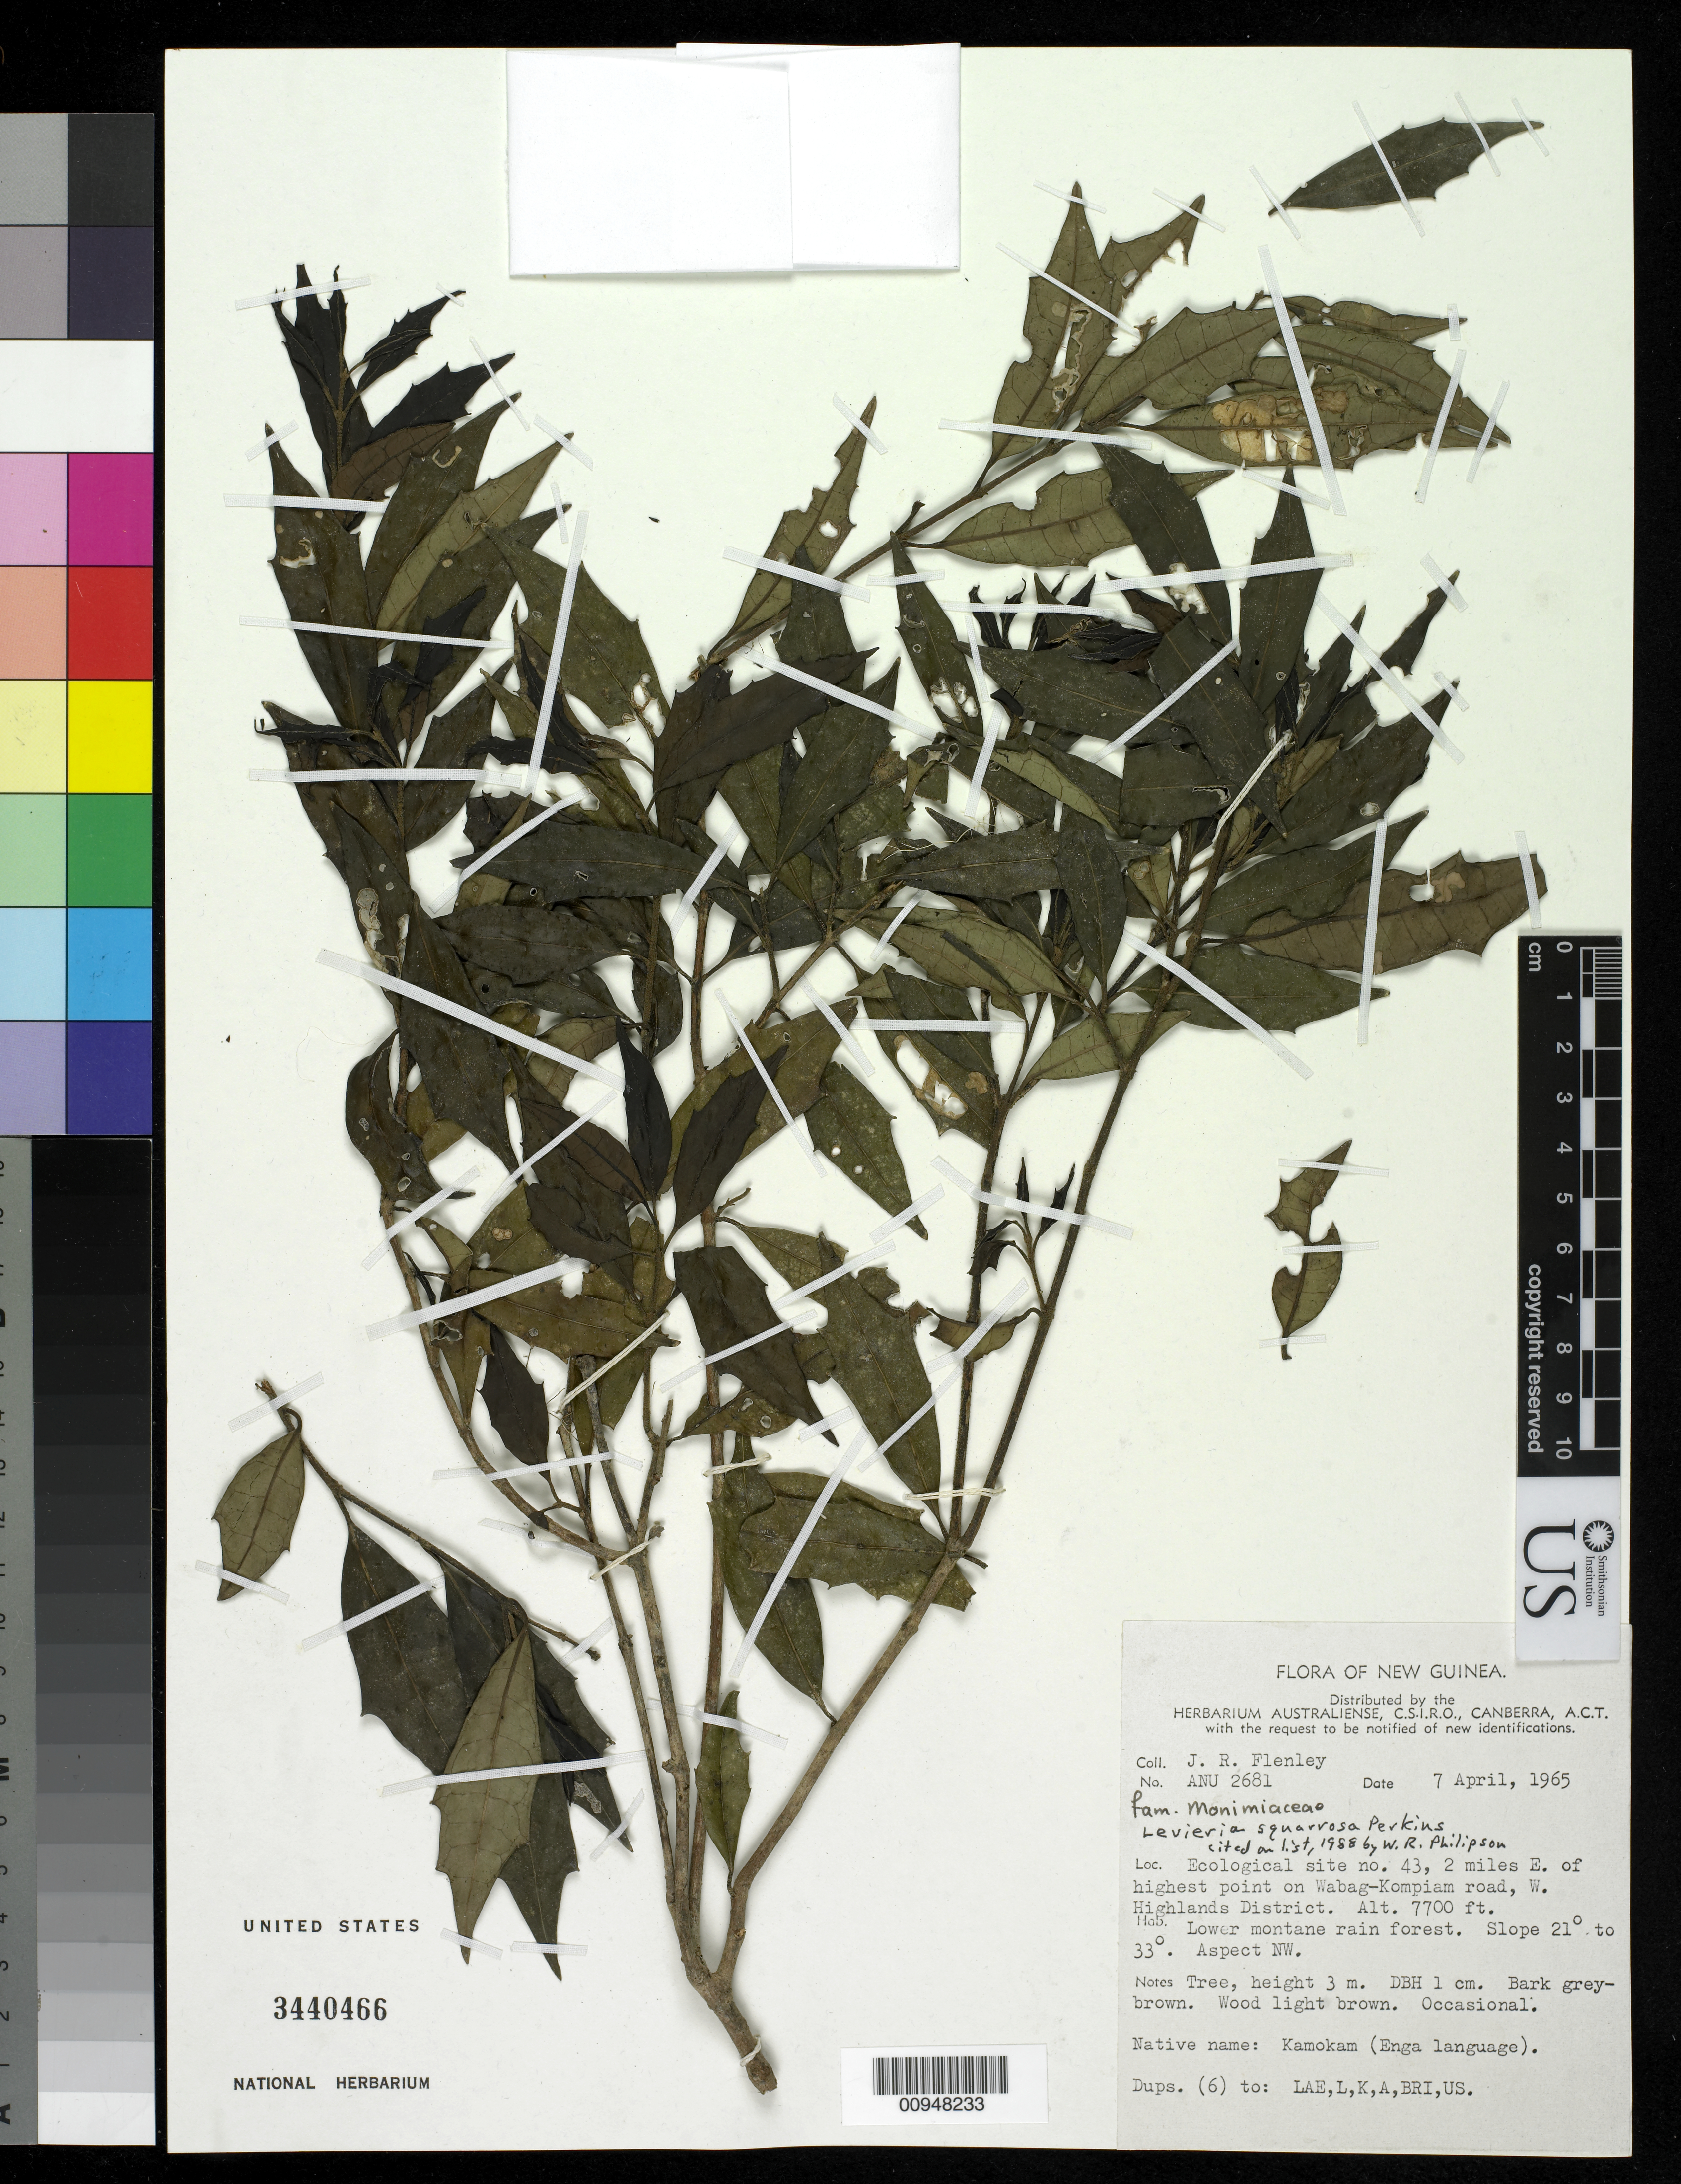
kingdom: Plantae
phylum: Tracheophyta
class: Magnoliopsida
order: Laurales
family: Monimiaceae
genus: Levieria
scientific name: Levieria squarrosa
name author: Perkins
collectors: J. Flenley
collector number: ANU 2681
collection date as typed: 07 Apr 1965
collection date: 1965-04-07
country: Papua New Guinea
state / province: Enga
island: New Guinea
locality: Ecological site no. 43, 2 miles E of highest point on Wabag-Kompiam rd.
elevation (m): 2347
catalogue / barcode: US 3440466